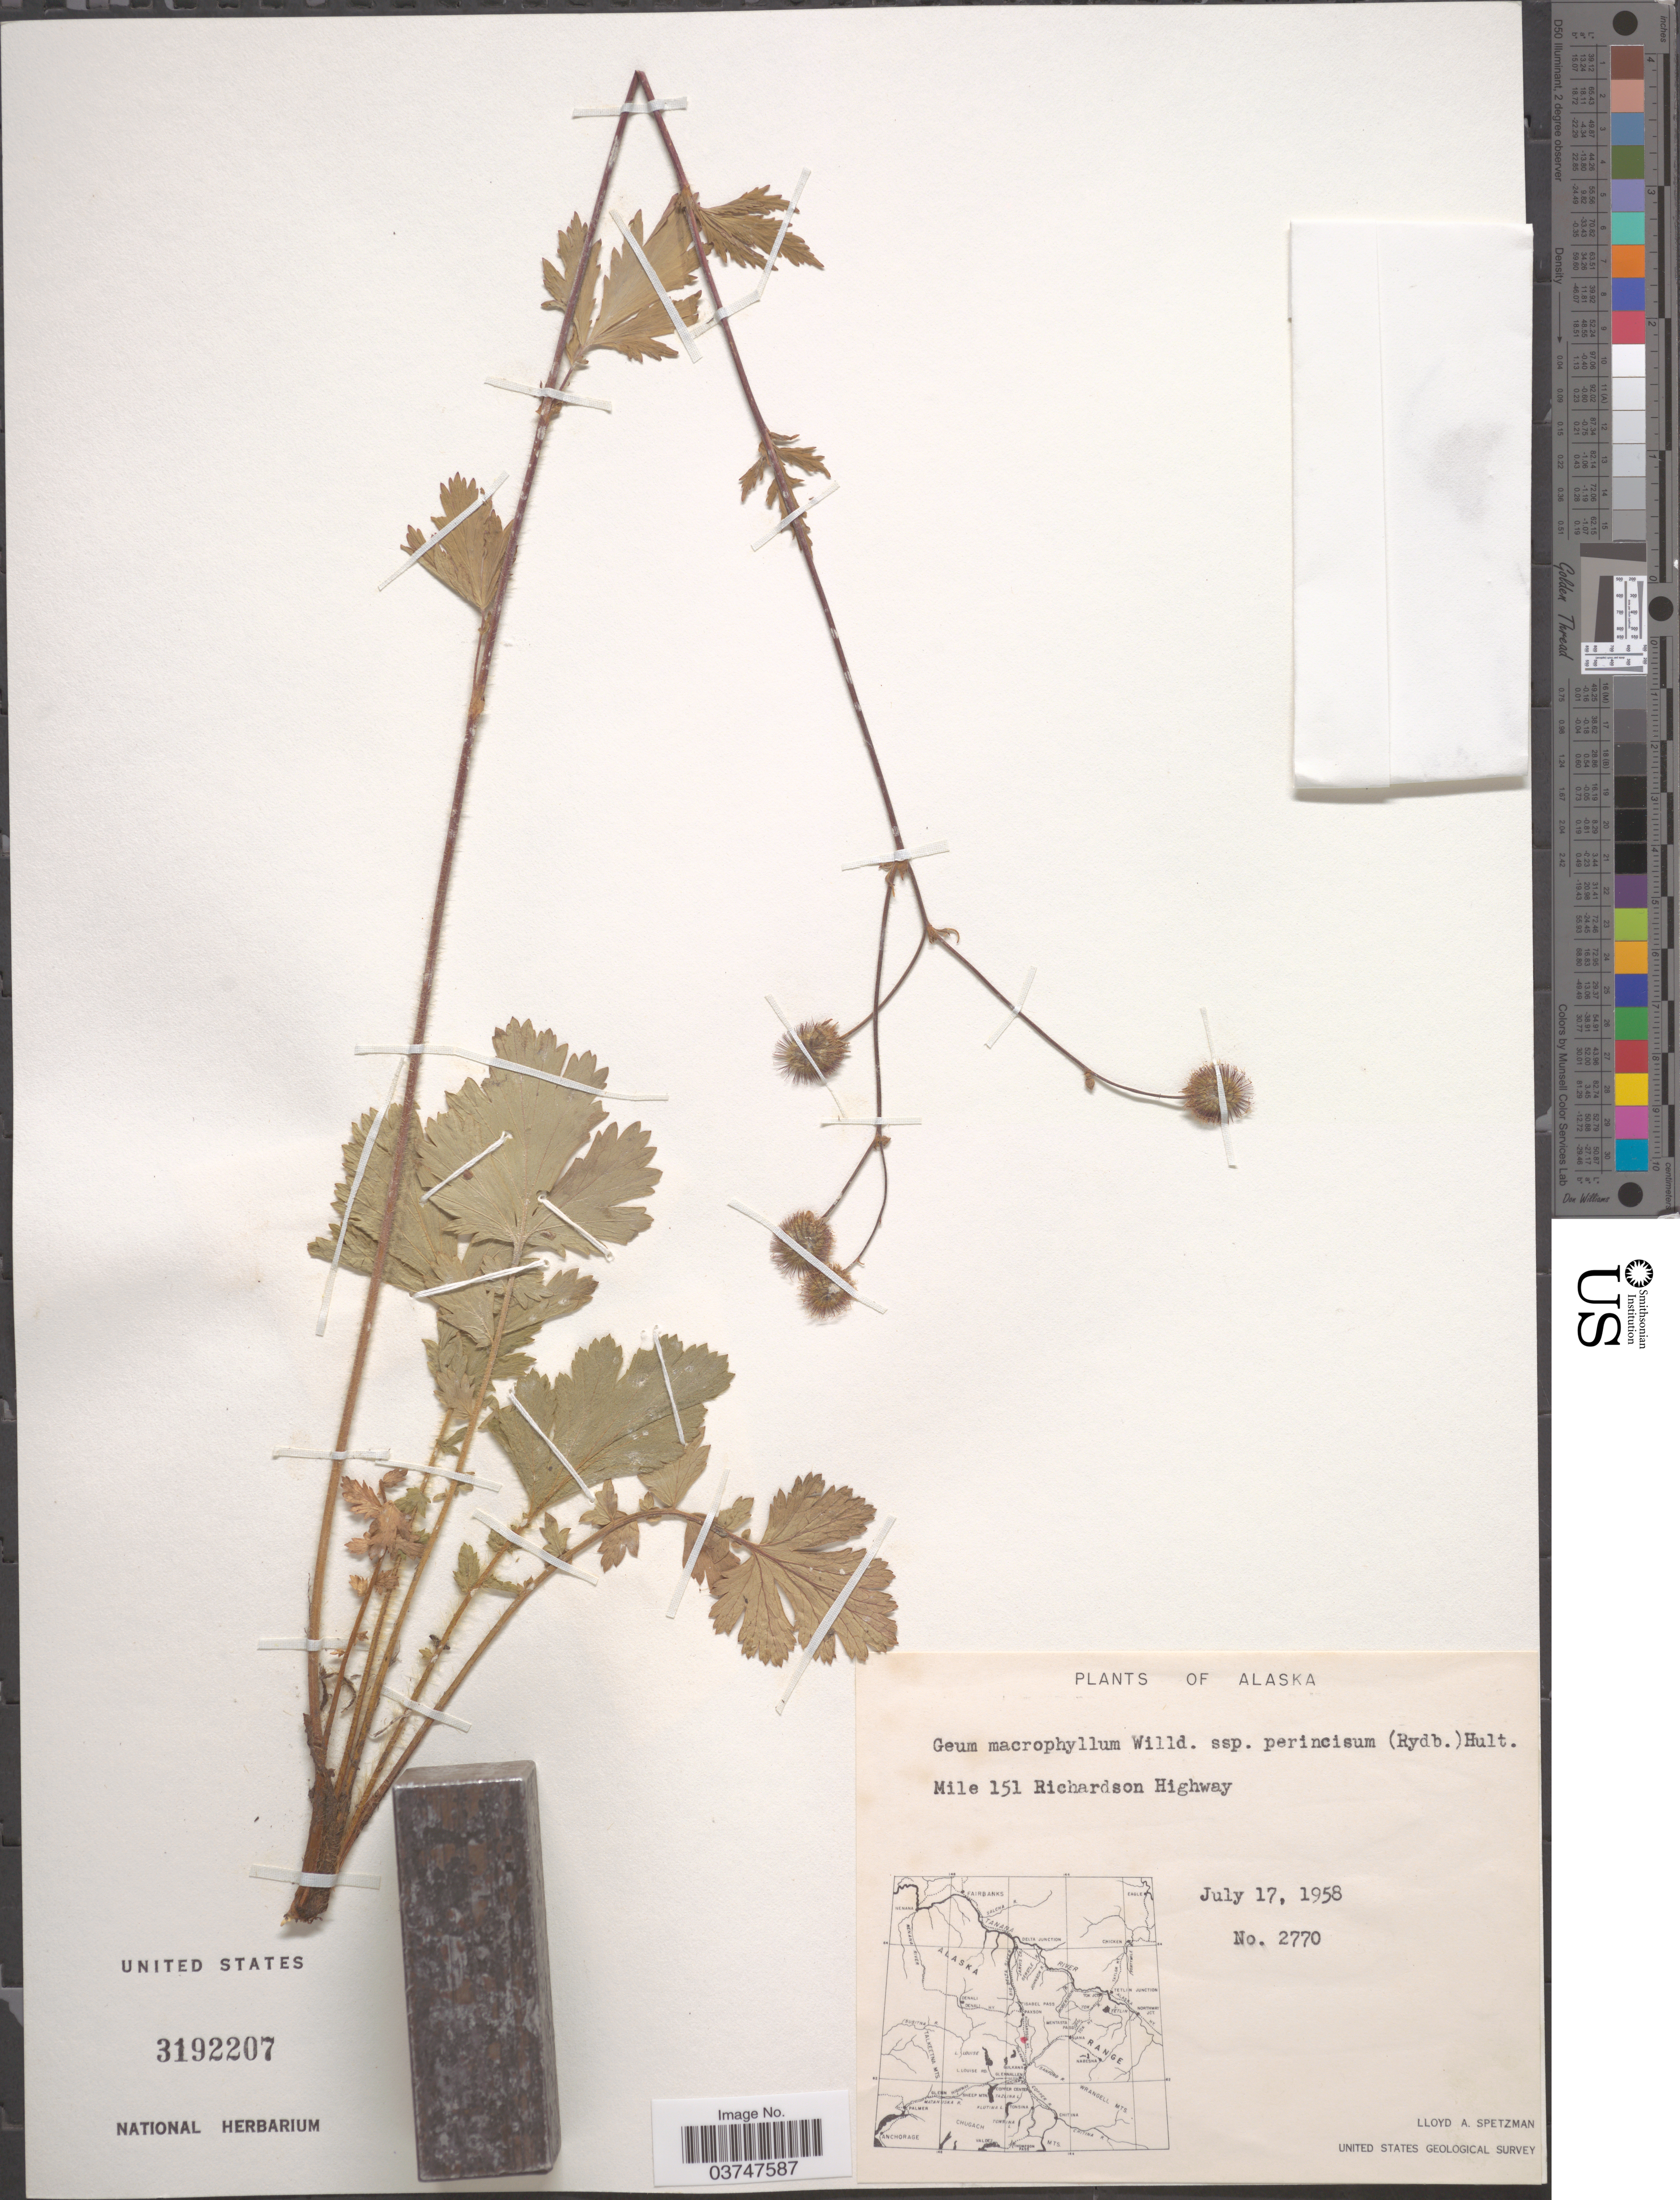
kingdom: Plantae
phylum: Tracheophyta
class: Magnoliopsida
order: Rosales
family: Rosaceae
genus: Geum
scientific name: Geum macrophyllum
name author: Willd.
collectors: L. Spetzman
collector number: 2770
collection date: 1958-07-17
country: United States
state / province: Alaska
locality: Mile 151 Richardson Highway.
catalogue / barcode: US 3192207